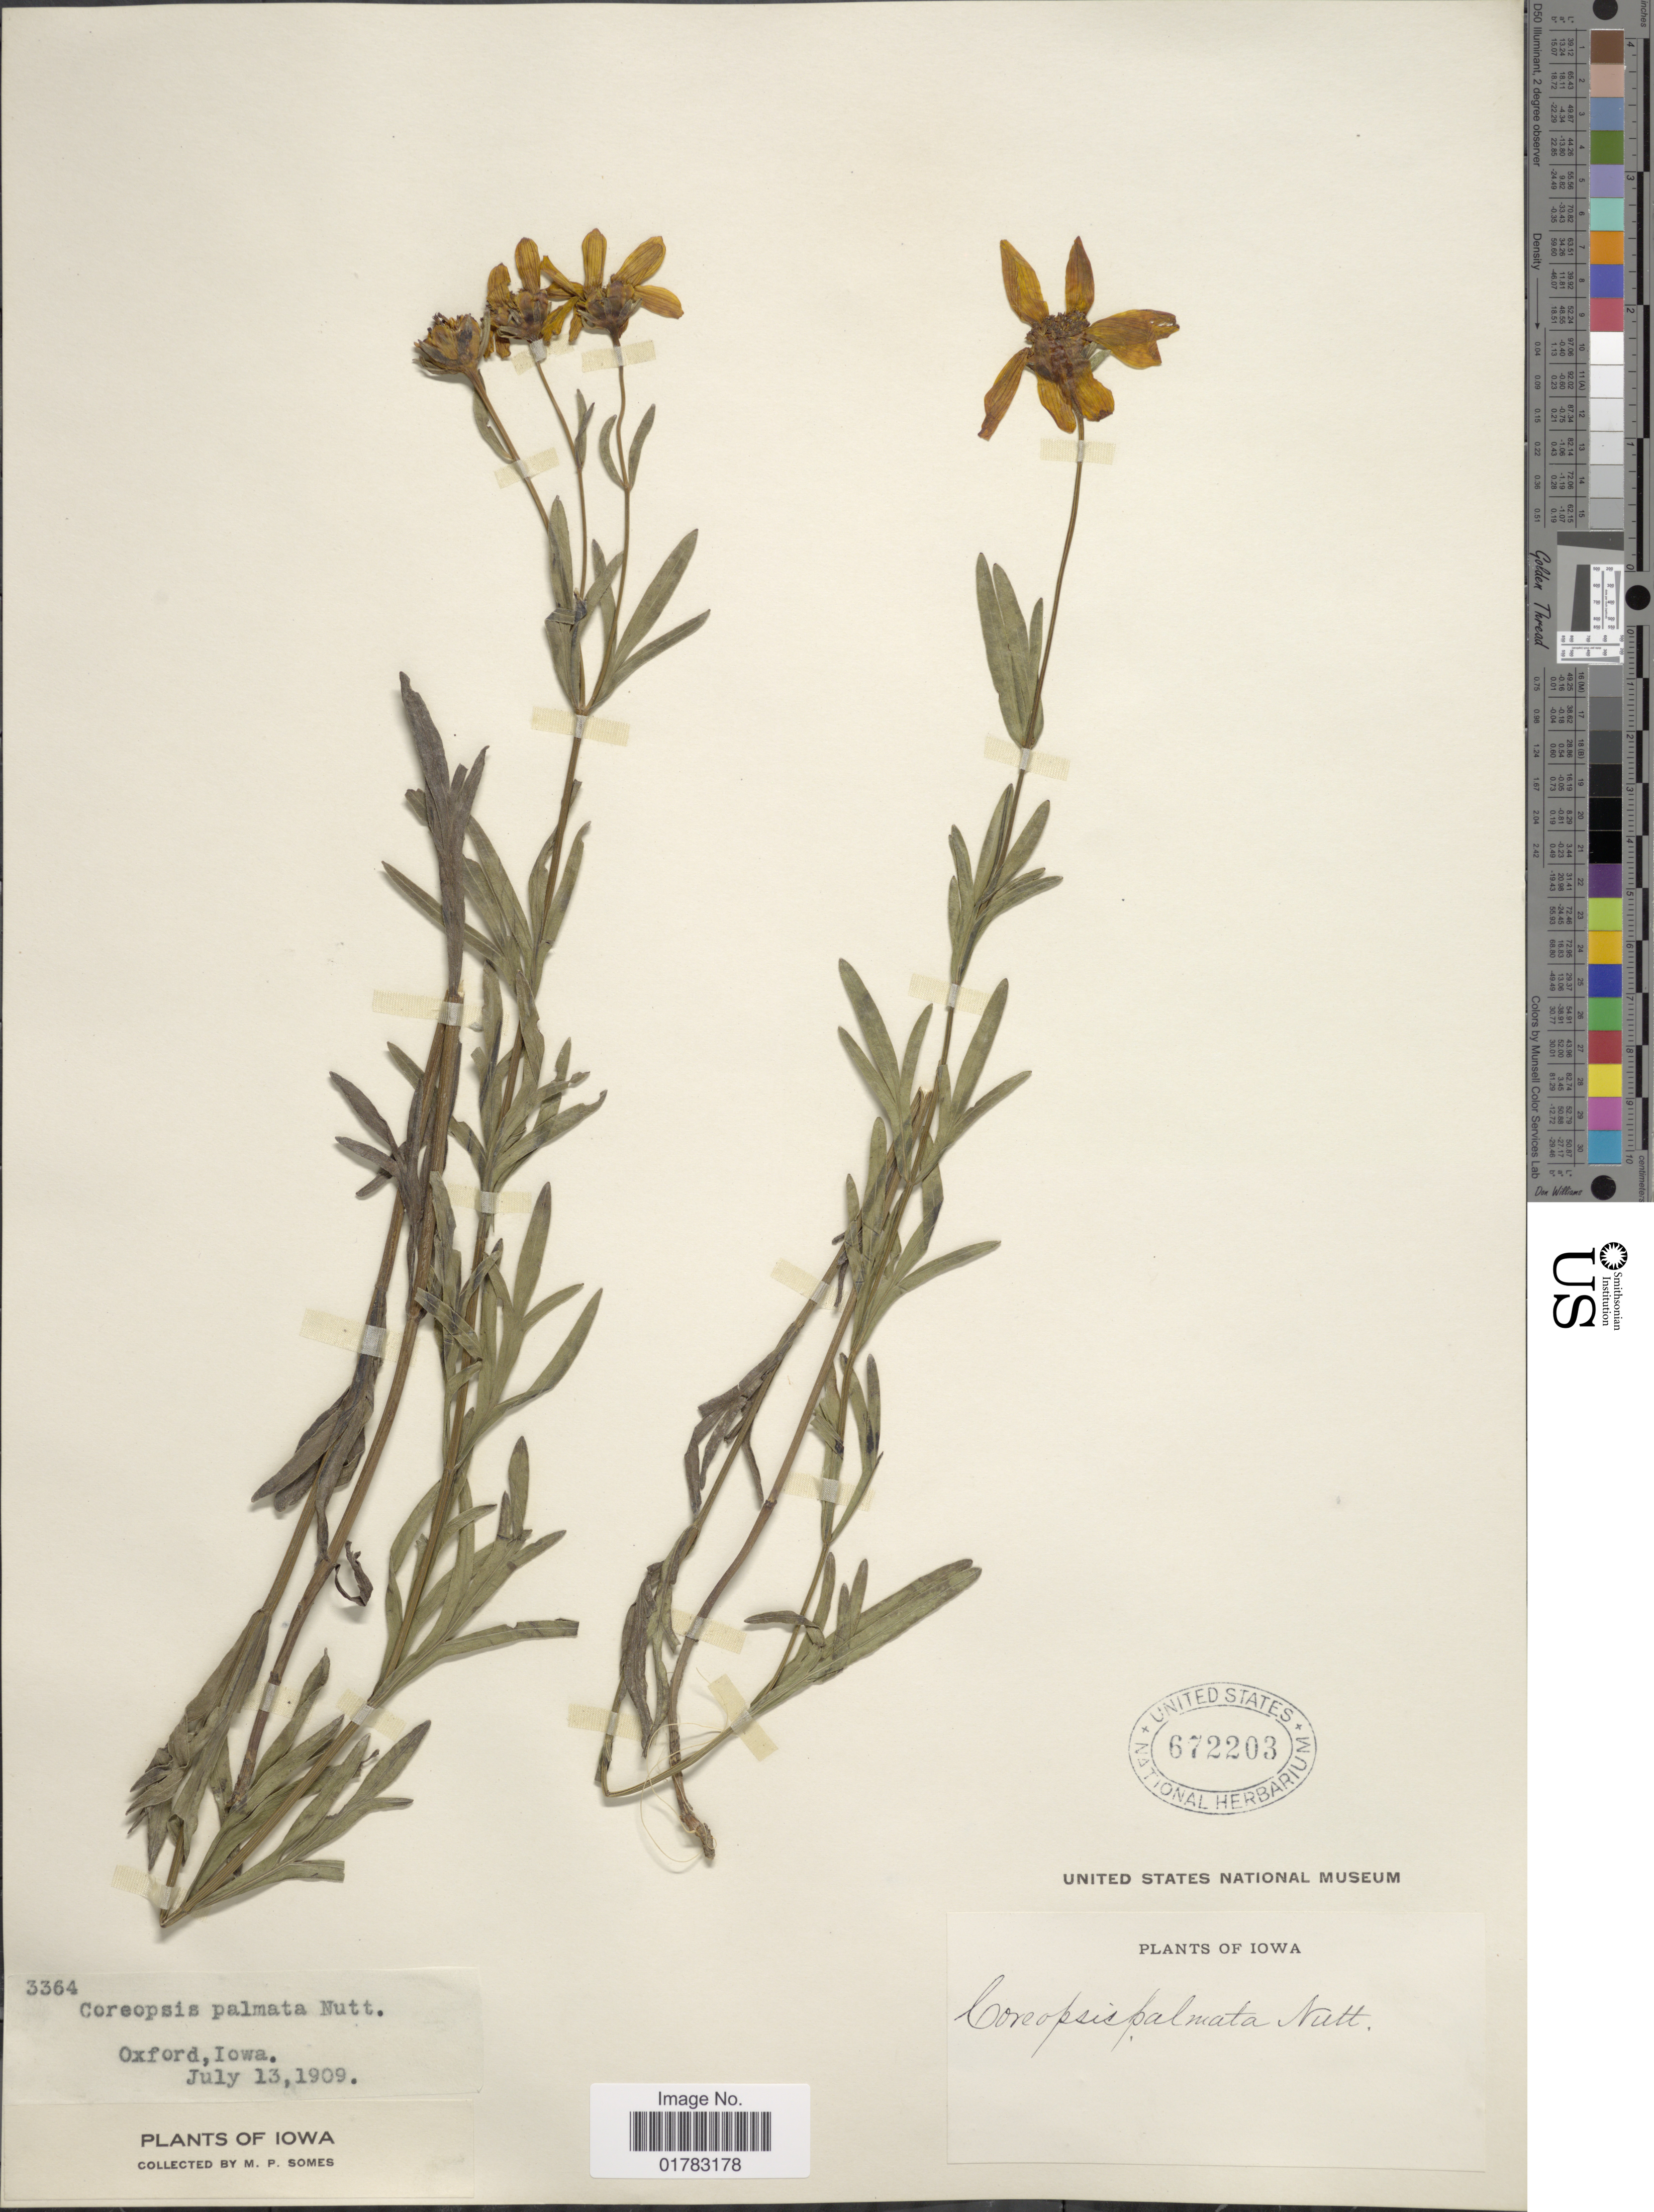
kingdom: Plantae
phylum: Tracheophyta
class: Magnoliopsida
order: Asterales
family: Asteraceae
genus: Coreopsis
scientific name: Coreopsis palmata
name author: Nutt.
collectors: M. Somes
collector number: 3364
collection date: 1909-07-13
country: United States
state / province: Iowa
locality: Oxford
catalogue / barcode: US 672203